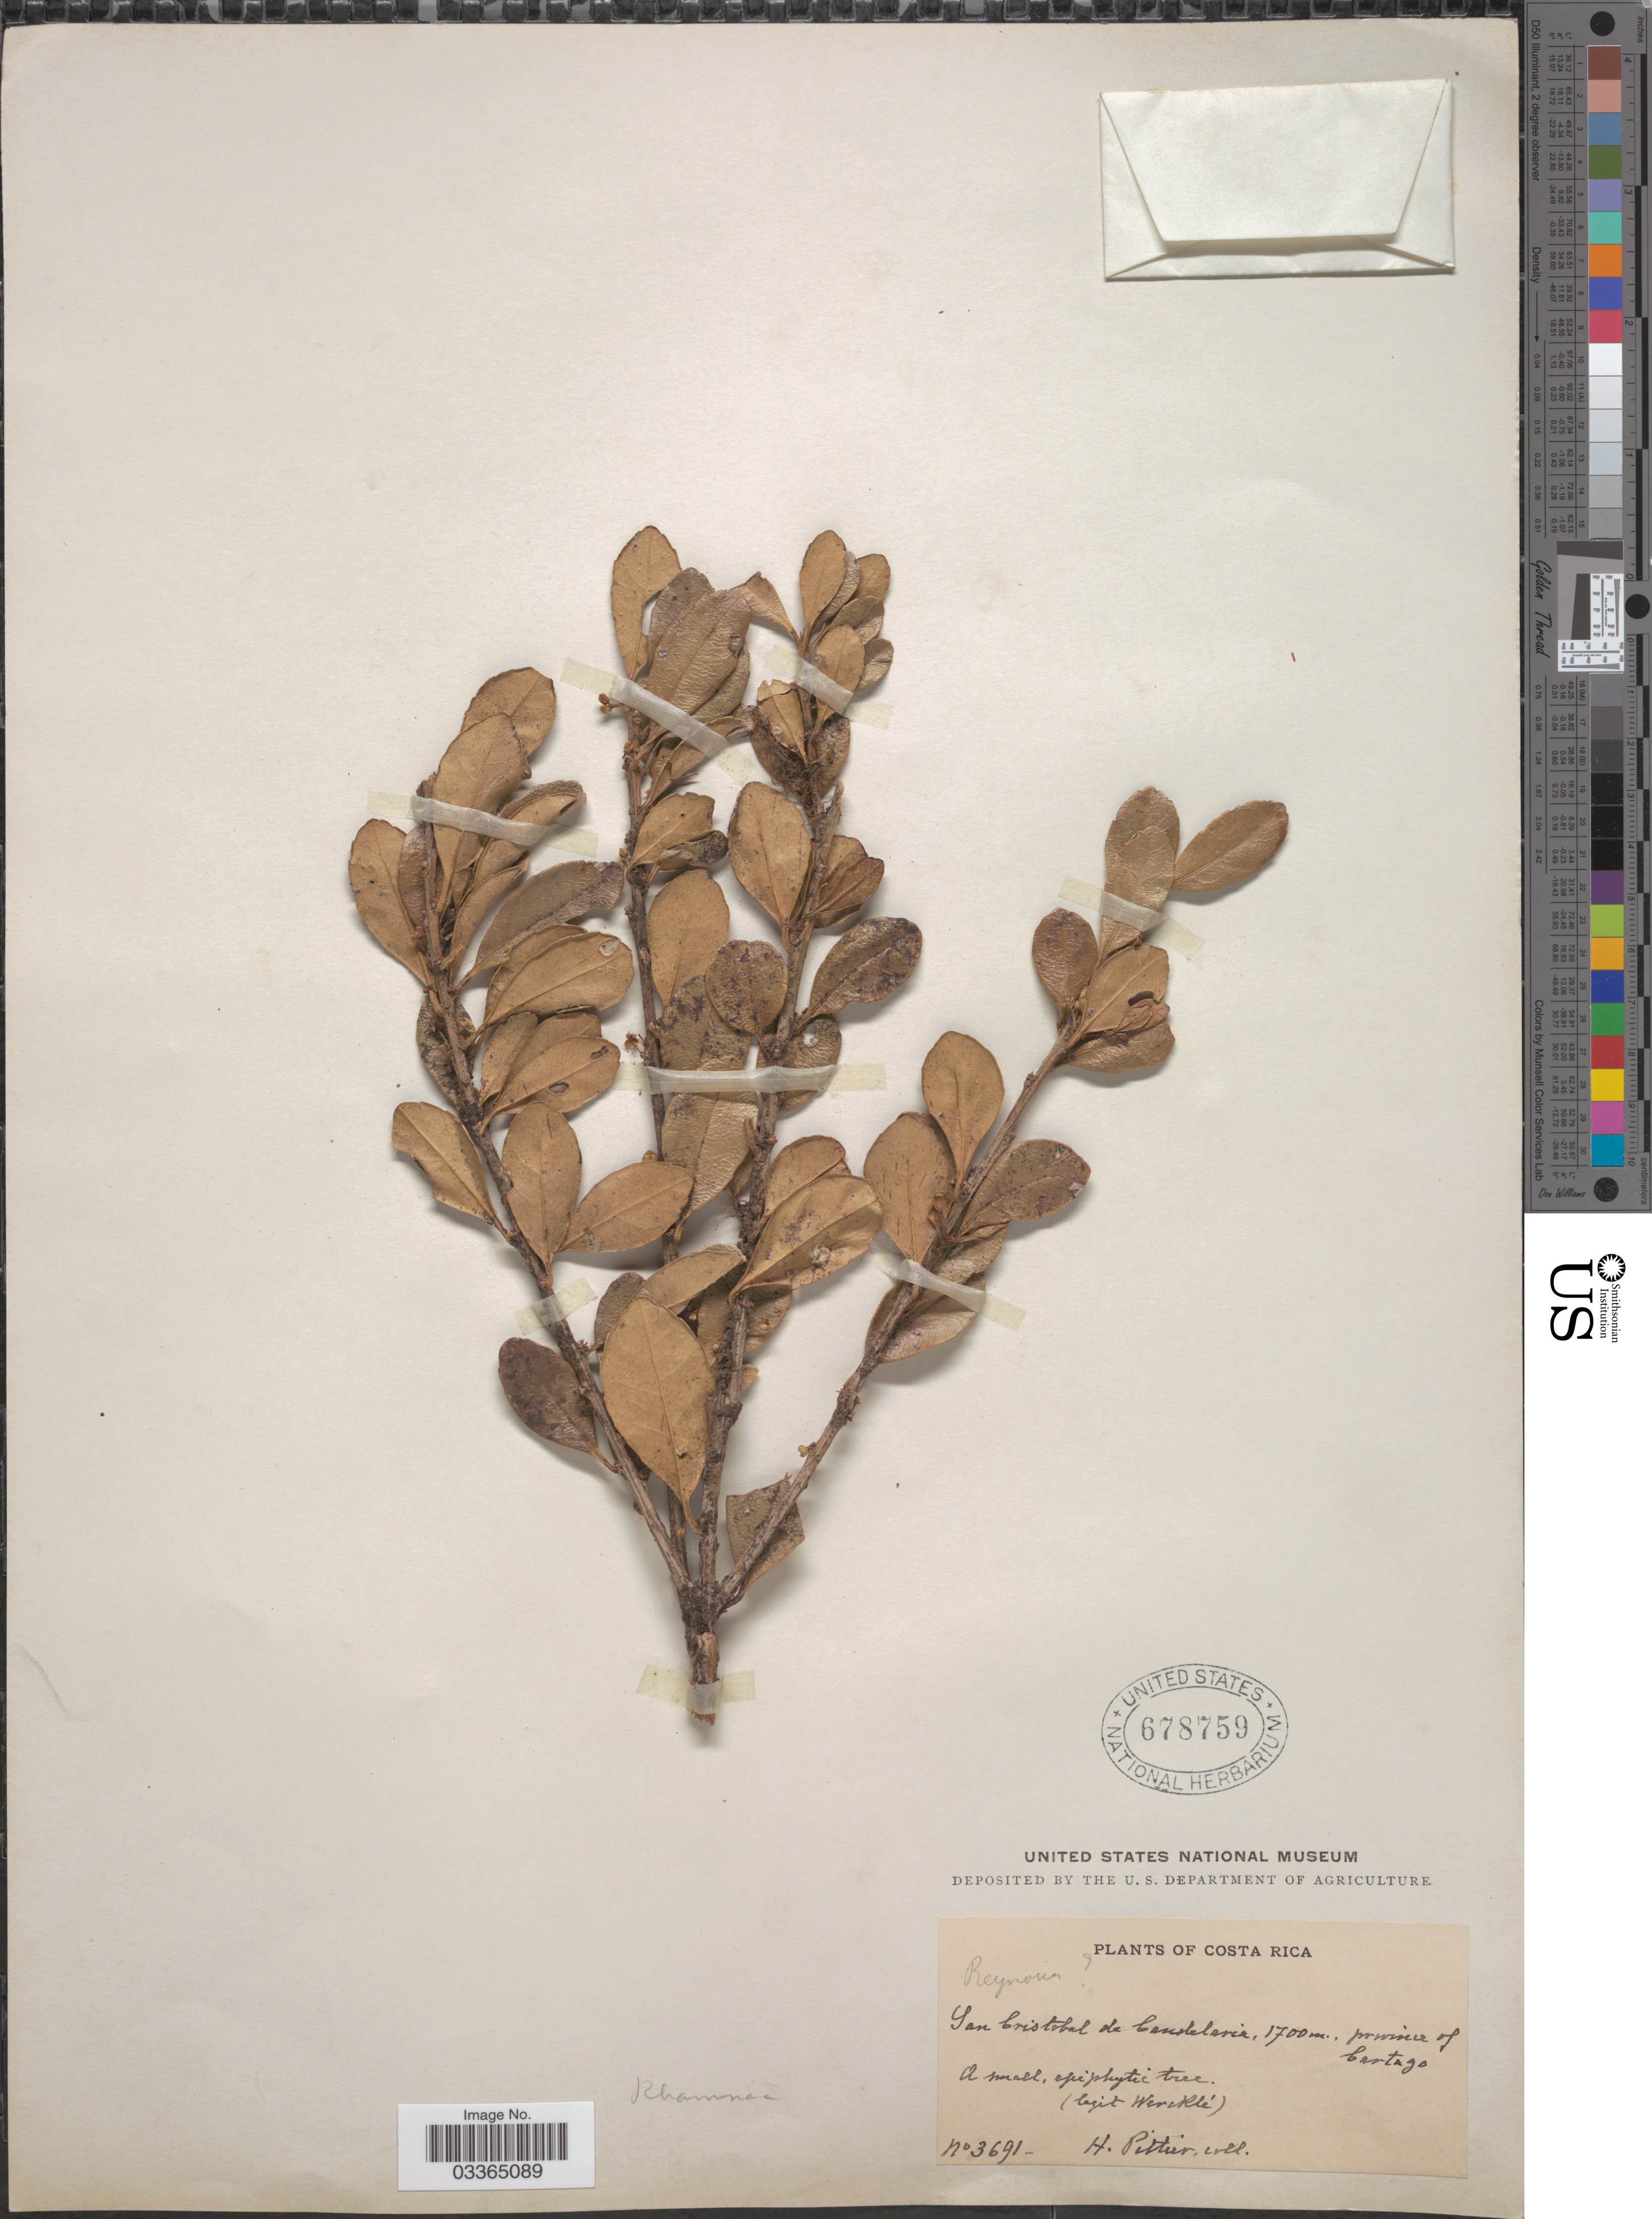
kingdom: Plantae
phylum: Tracheophyta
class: Magnoliopsida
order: Rosales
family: Rhamnaceae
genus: Reynosia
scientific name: Reynosia sp.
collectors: H. F. Pittier & Wercklé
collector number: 3691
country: Costa Rica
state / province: Cartago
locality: San Cristobal de Candelaria.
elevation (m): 1700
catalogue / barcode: US 678759